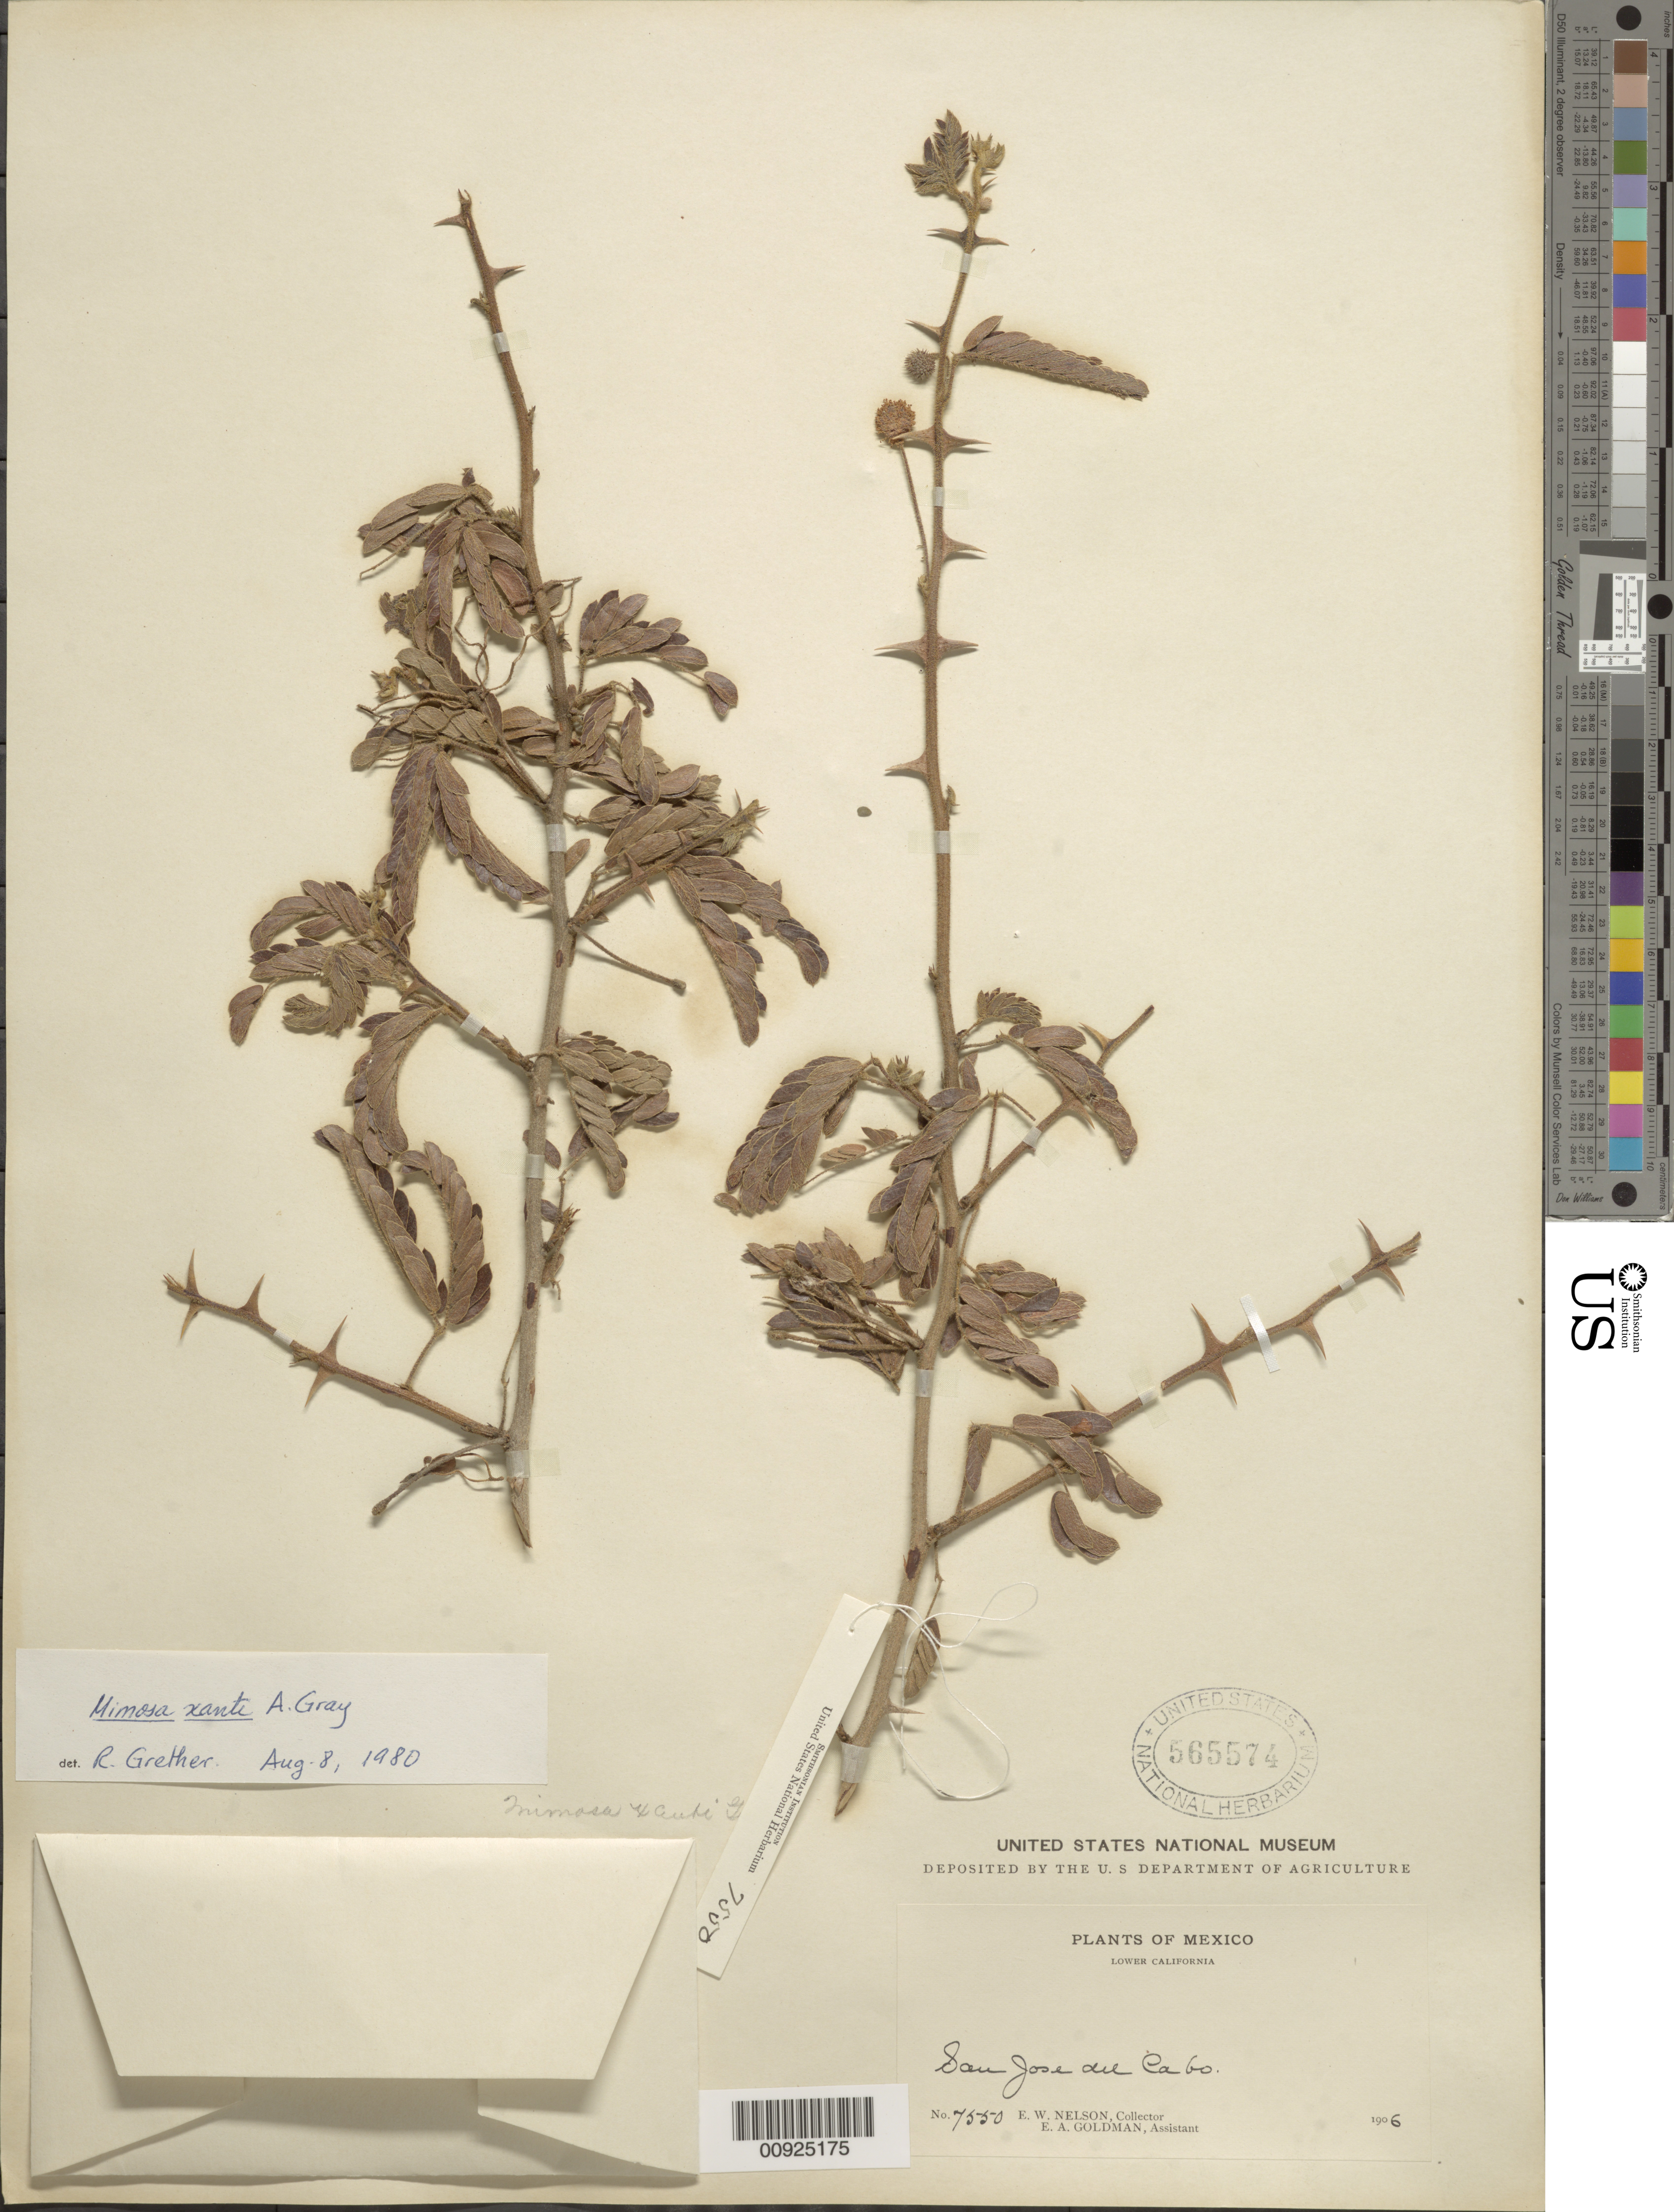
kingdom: Plantae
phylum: Tracheophyta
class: Magnoliopsida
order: Fabales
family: Fabaceae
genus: Mimosa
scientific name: Mimosa xanti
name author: A. Gray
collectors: E. W. Nelson & E. A. Goldman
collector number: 7550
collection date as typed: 1906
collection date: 1906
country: Mexico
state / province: Baja California Sur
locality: San José del Cabo, Lower California.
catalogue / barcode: US 565574